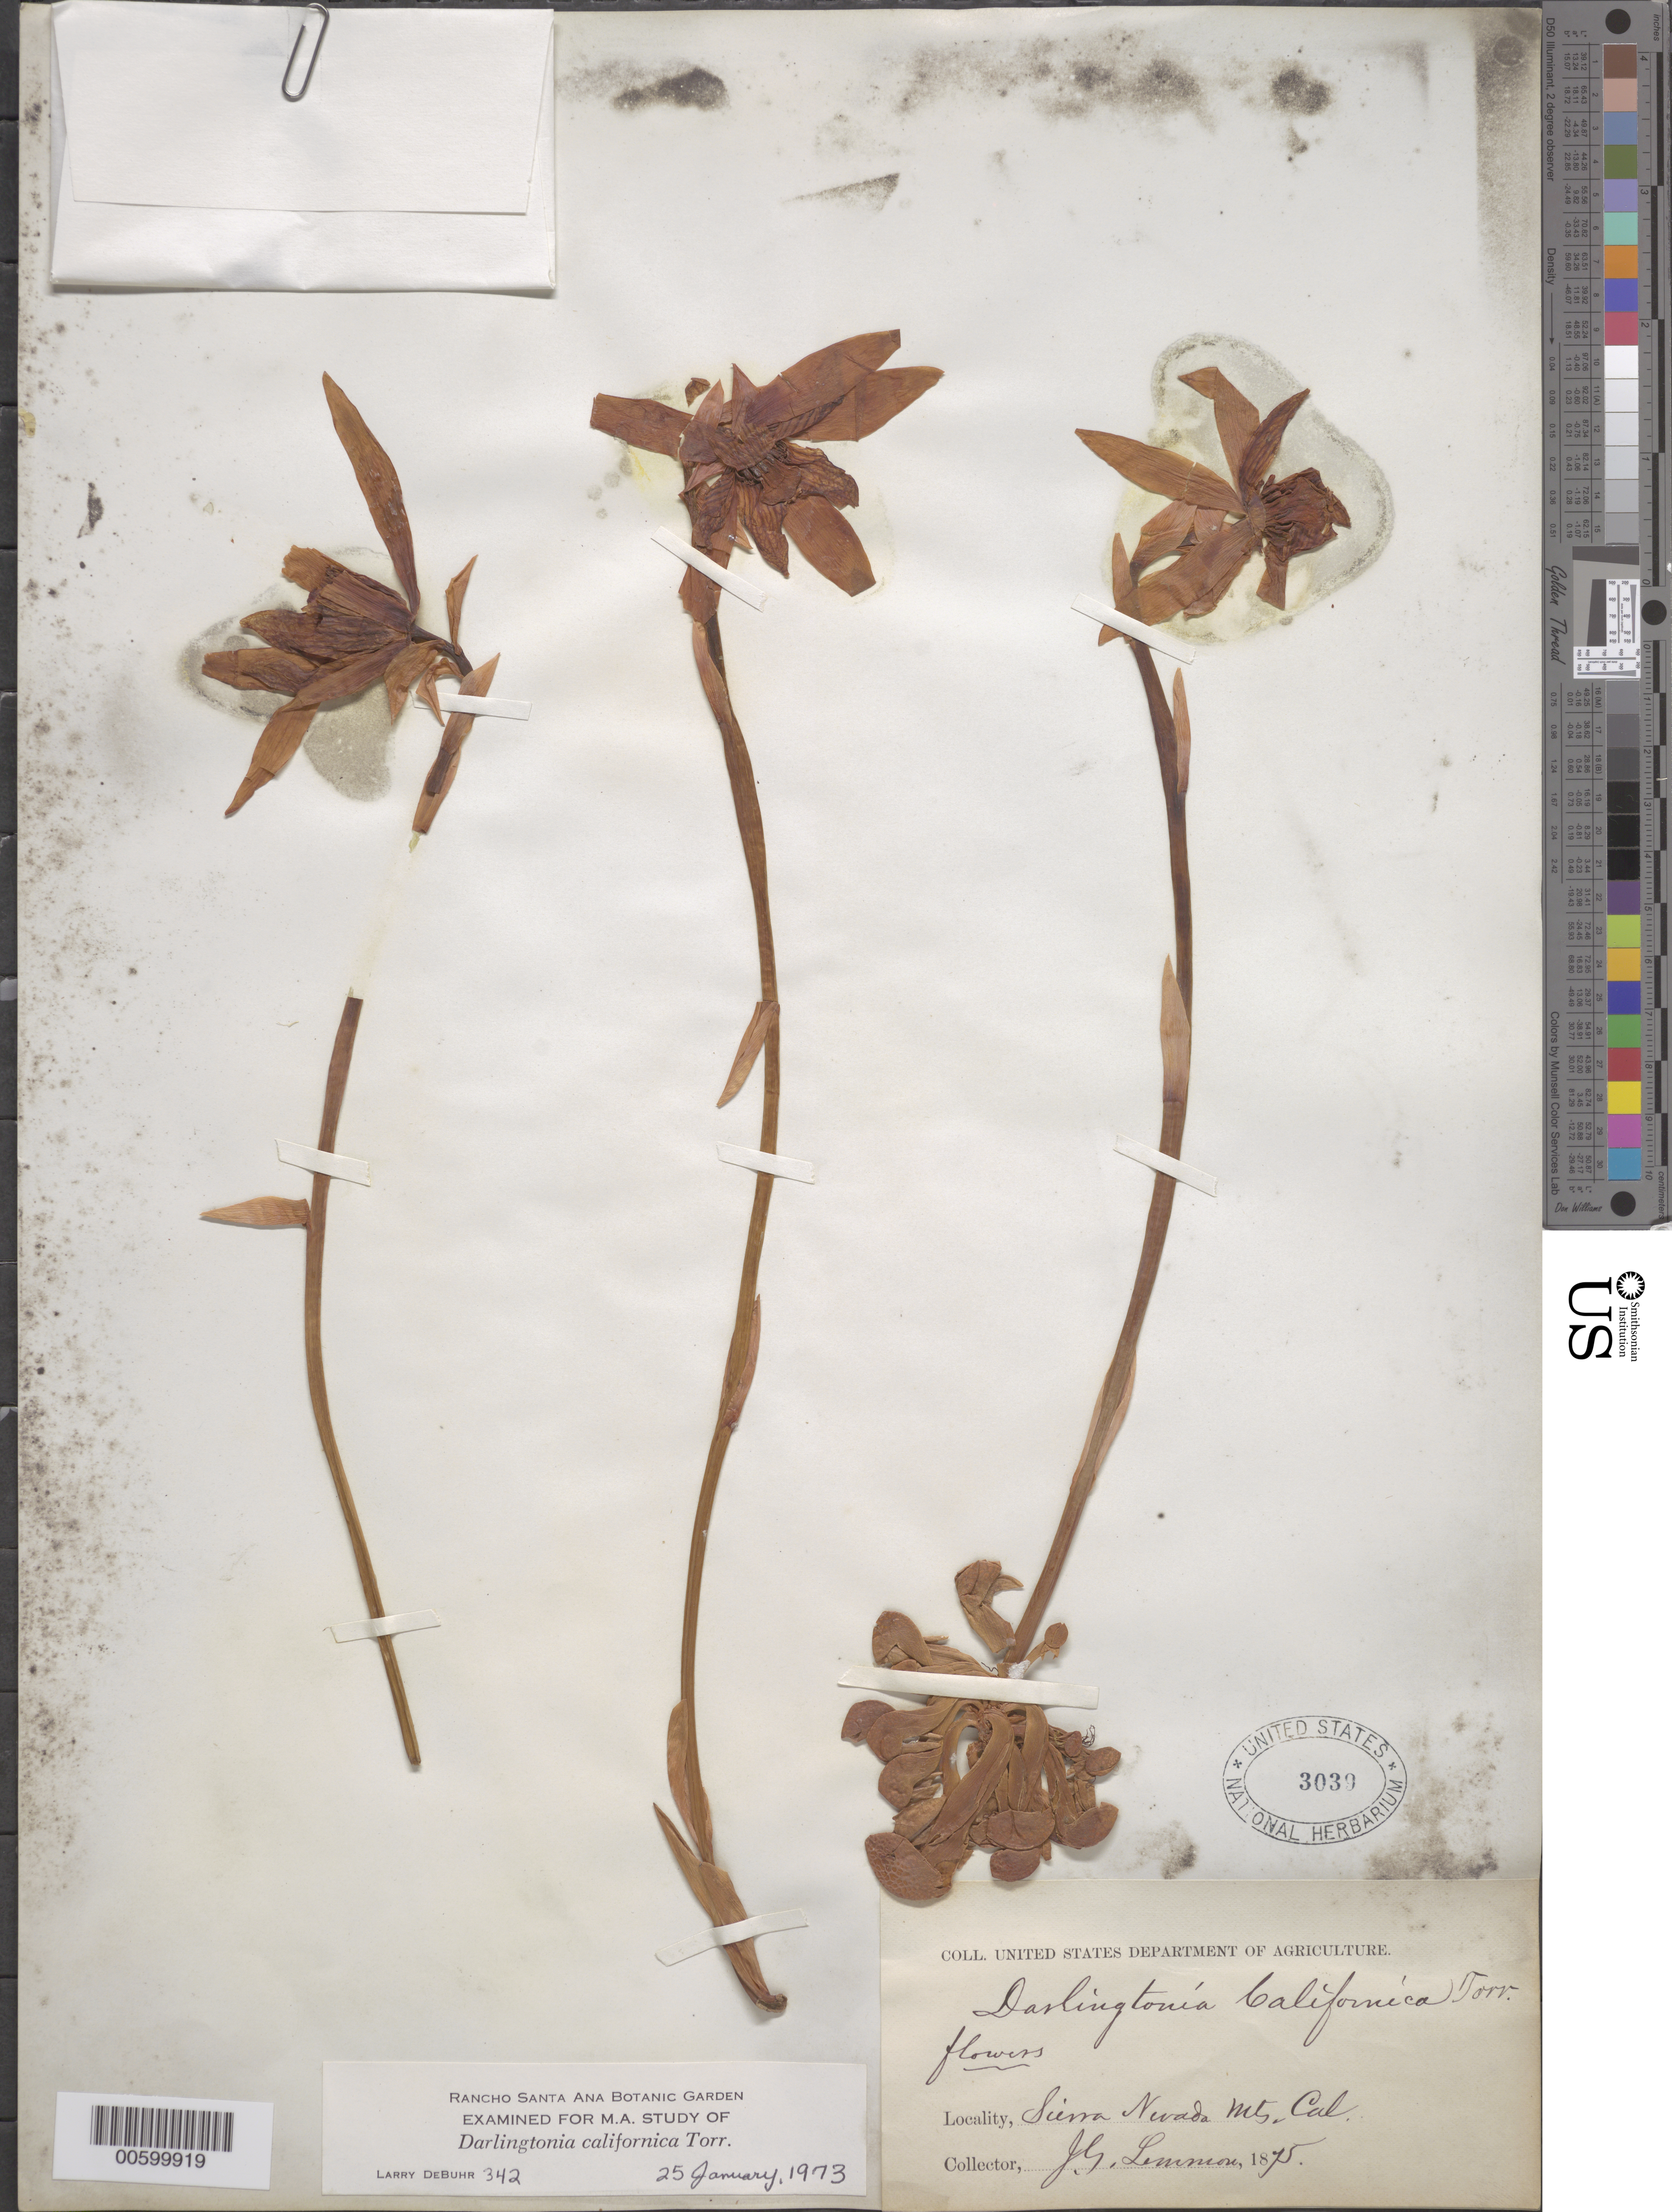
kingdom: Plantae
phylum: Tracheophyta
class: Magnoliopsida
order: Ericales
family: Sarraceniaceae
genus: Darlingtonia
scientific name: Darlingtonia californica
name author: Torr.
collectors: J. G. Lemmon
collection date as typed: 1875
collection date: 1875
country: United States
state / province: California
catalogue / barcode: US 3039